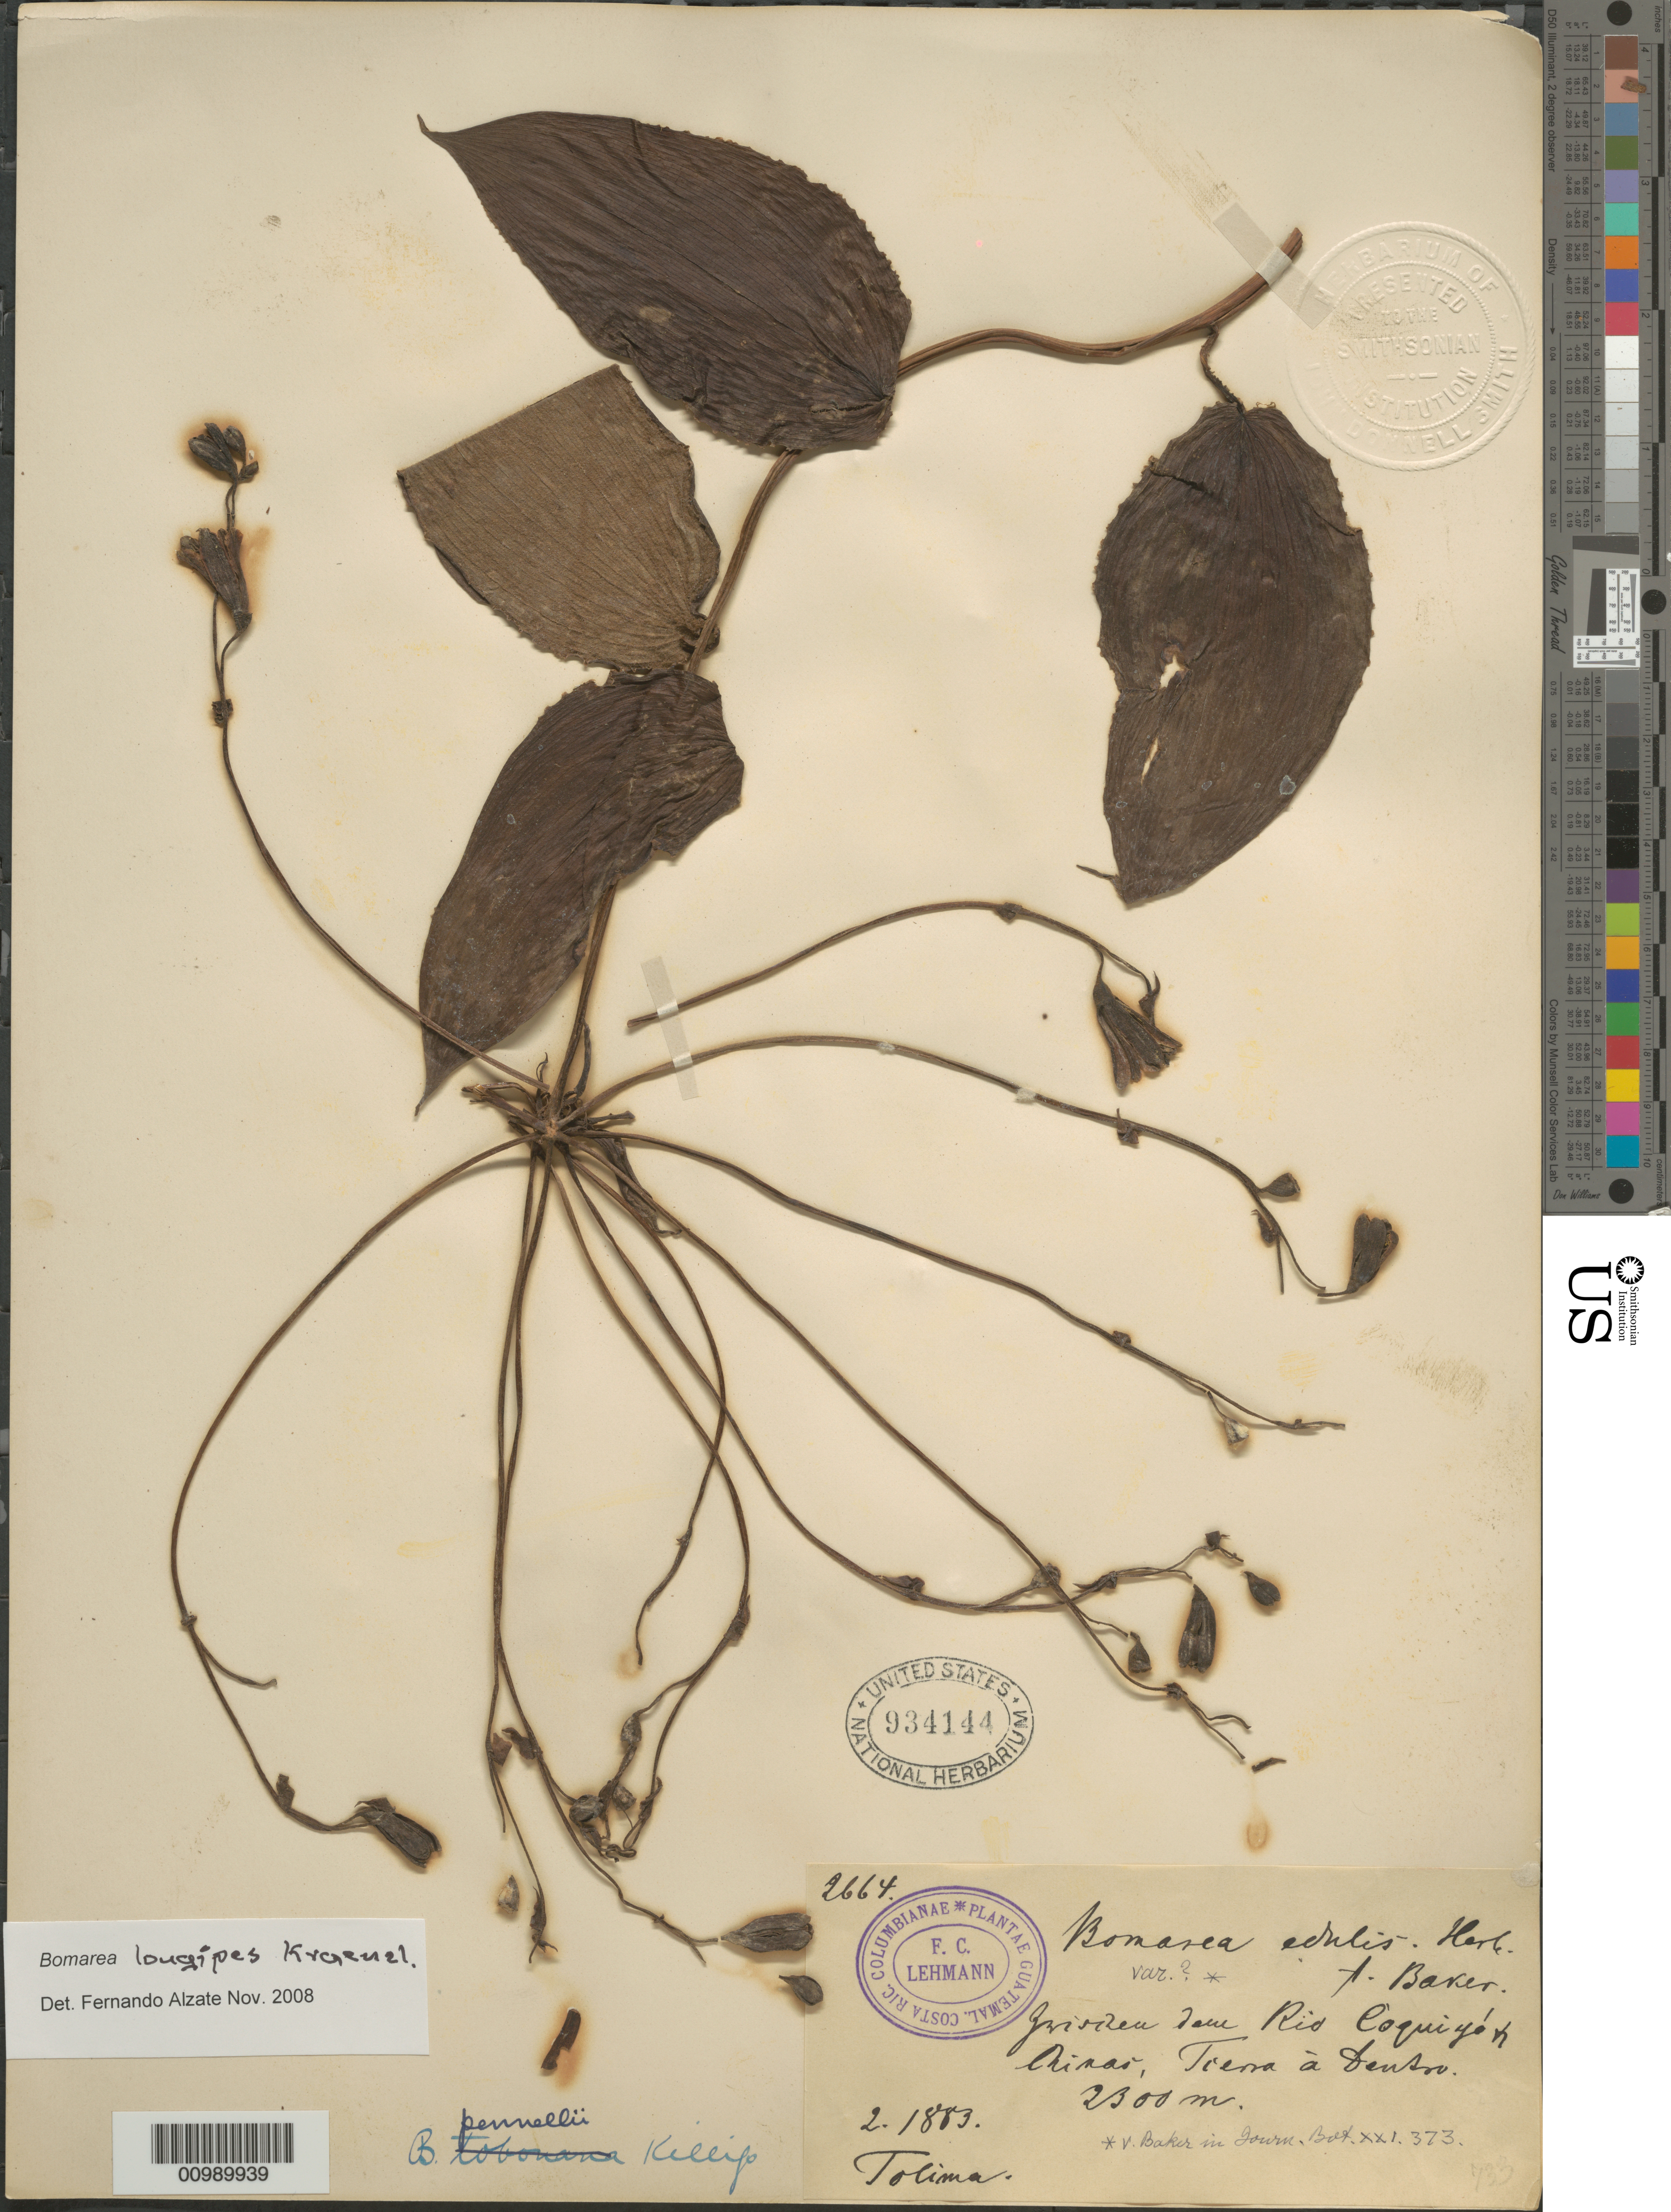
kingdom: Plantae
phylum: Tracheophyta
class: Liliopsida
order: Liliales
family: Alstroemeriaceae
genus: Bomarea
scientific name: Bomarea longipes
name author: Kraenzl.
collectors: F. C. Lehmann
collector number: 2664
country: Colombia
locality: Near Rio Coquichoco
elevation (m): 2300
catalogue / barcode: US 934144